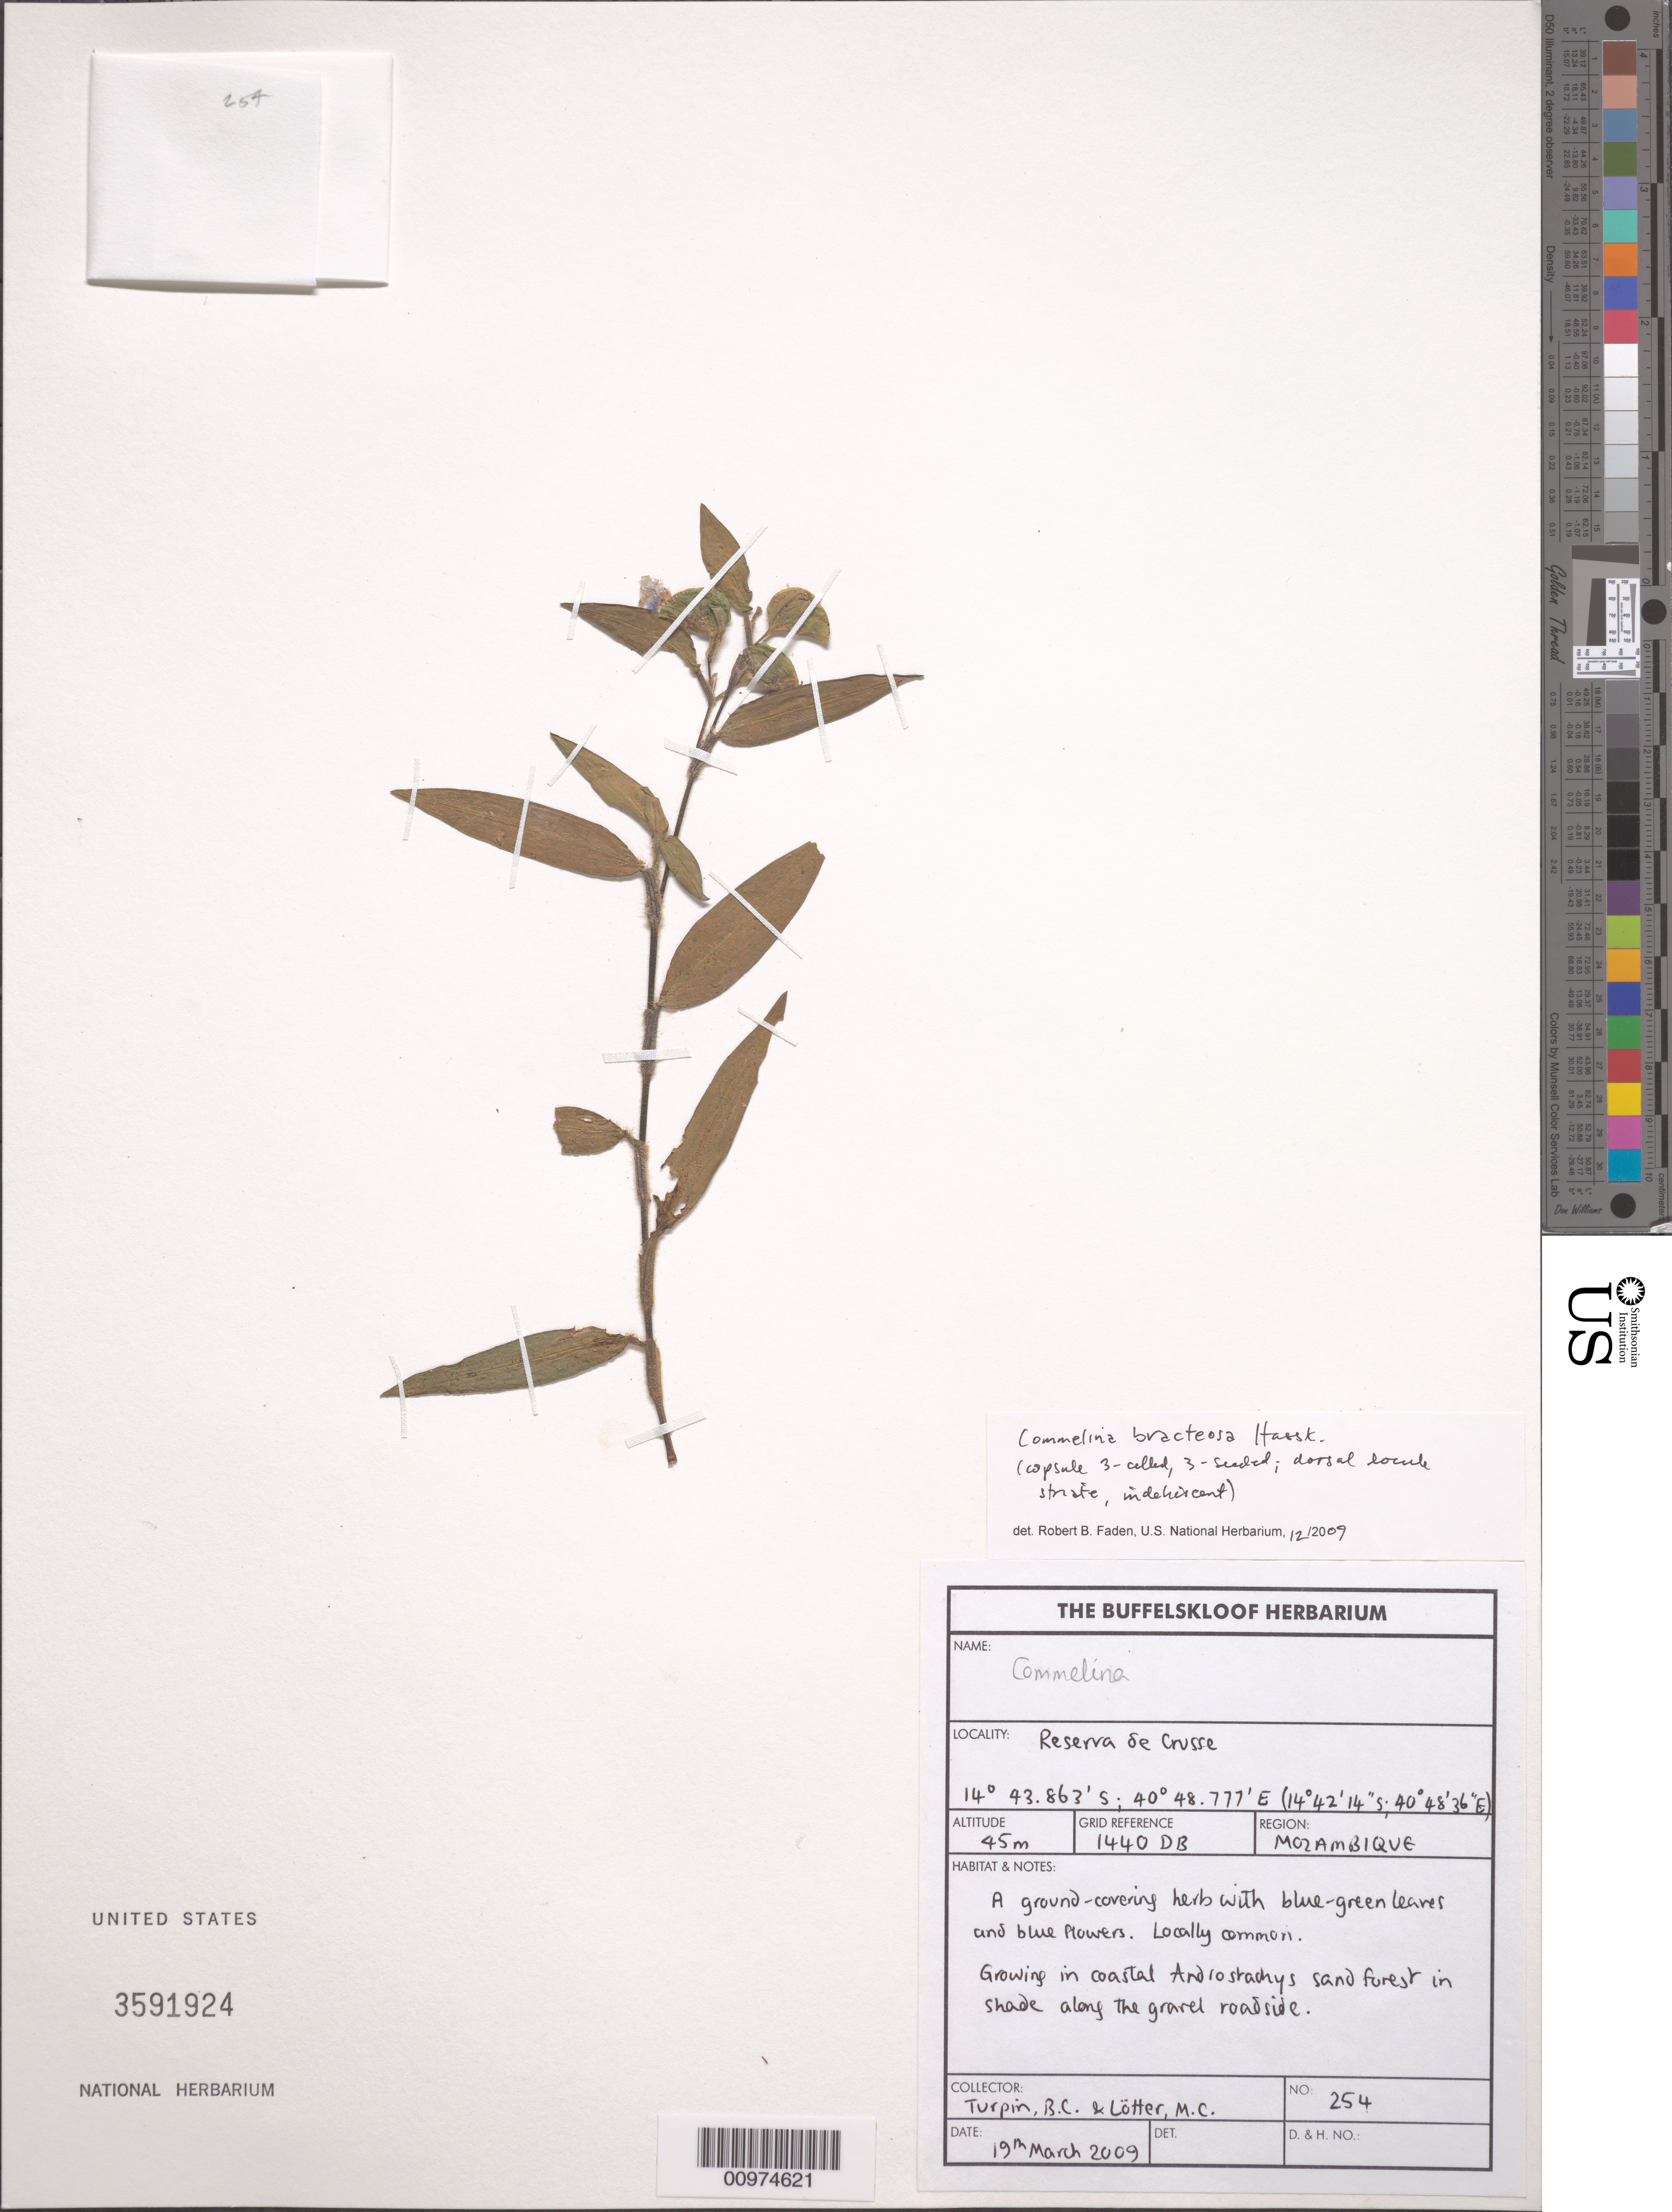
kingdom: Plantae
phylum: Tracheophyta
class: Liliopsida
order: Commelinales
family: Commelinaceae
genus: Commelina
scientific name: Commelina bracteosa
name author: Hassk.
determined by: Faden, Robert B., (US), Smithsonian Institution - National Museum of Natural History (UNITED STATES)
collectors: B. C. Turpin & M. Lötter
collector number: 254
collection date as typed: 19 Mar 2009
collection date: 2009-03-19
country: Mozambique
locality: Reserva de Crusse. Grid Reference 1440 DB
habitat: Growing in coastal Andiostachys sand forest in shade along the gravel roadside.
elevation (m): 45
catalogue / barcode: US 3591924